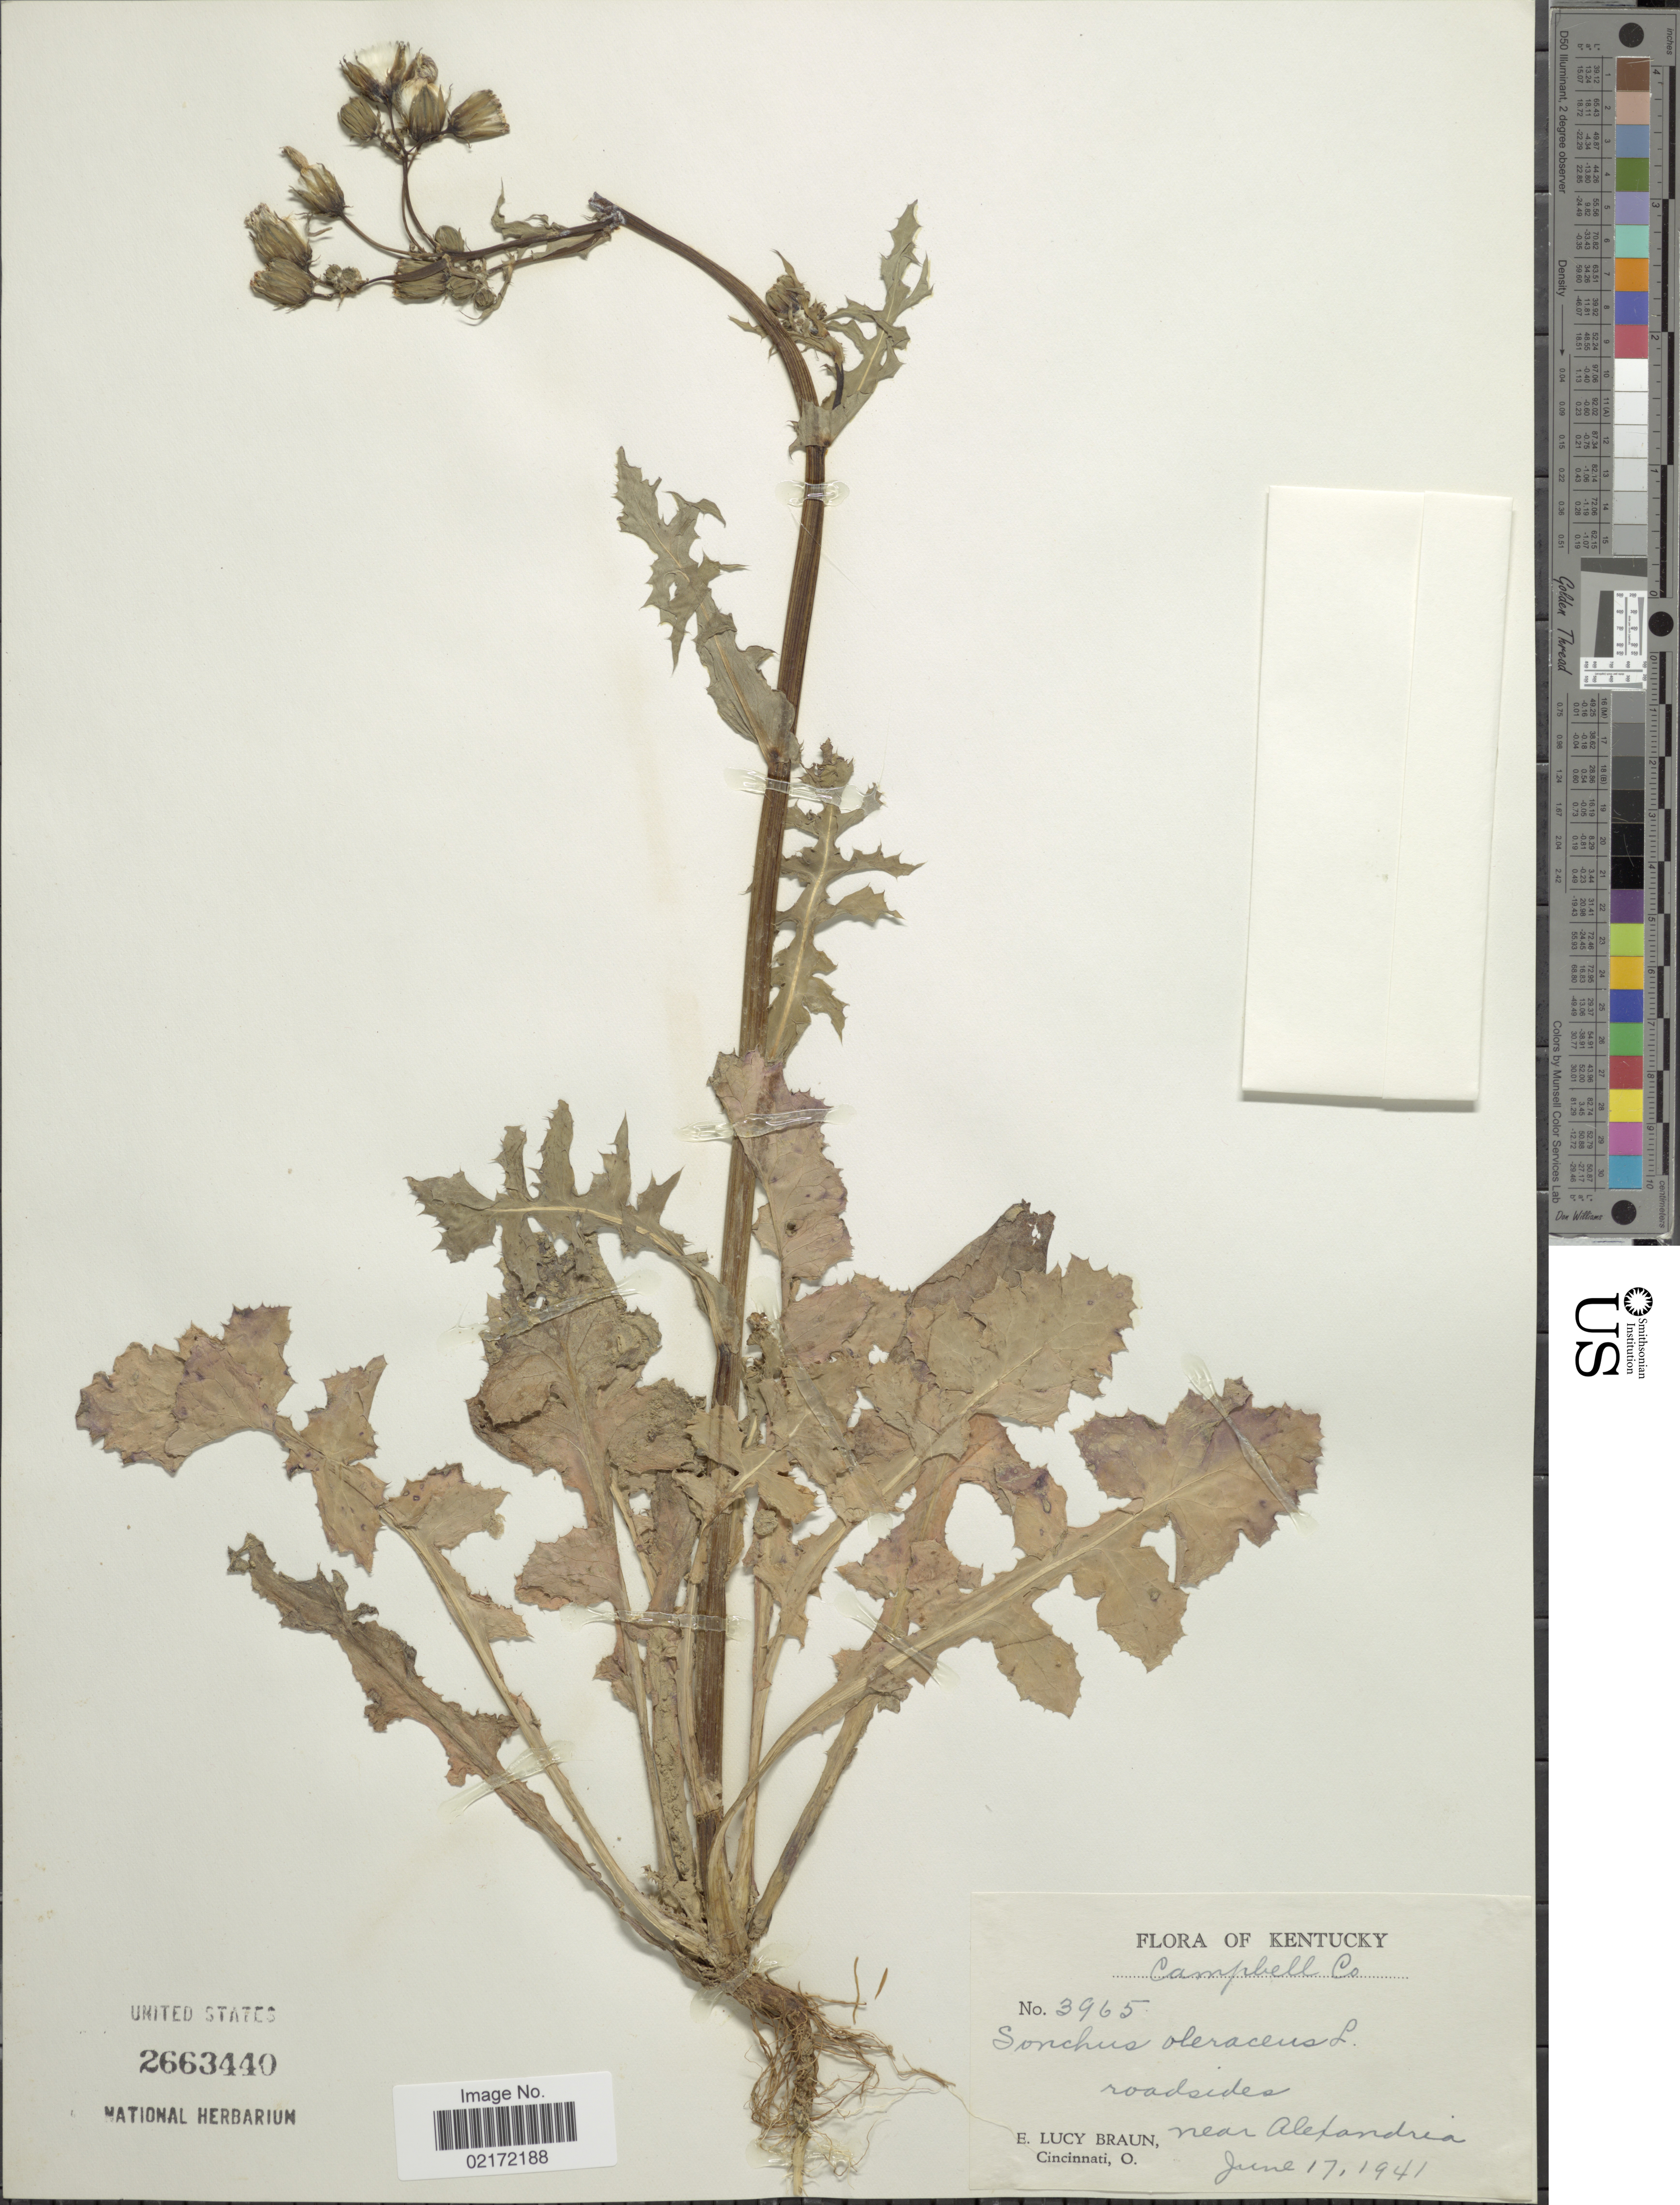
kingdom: Plantae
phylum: Tracheophyta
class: Magnoliopsida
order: Asterales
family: Asteraceae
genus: Sonchus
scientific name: Sonchus oleraceus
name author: L.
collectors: E. L. Braun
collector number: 3965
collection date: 1941-06-17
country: United States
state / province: Kentucky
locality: Campbell Co. Roadside, near Alexandria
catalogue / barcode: US 2663440